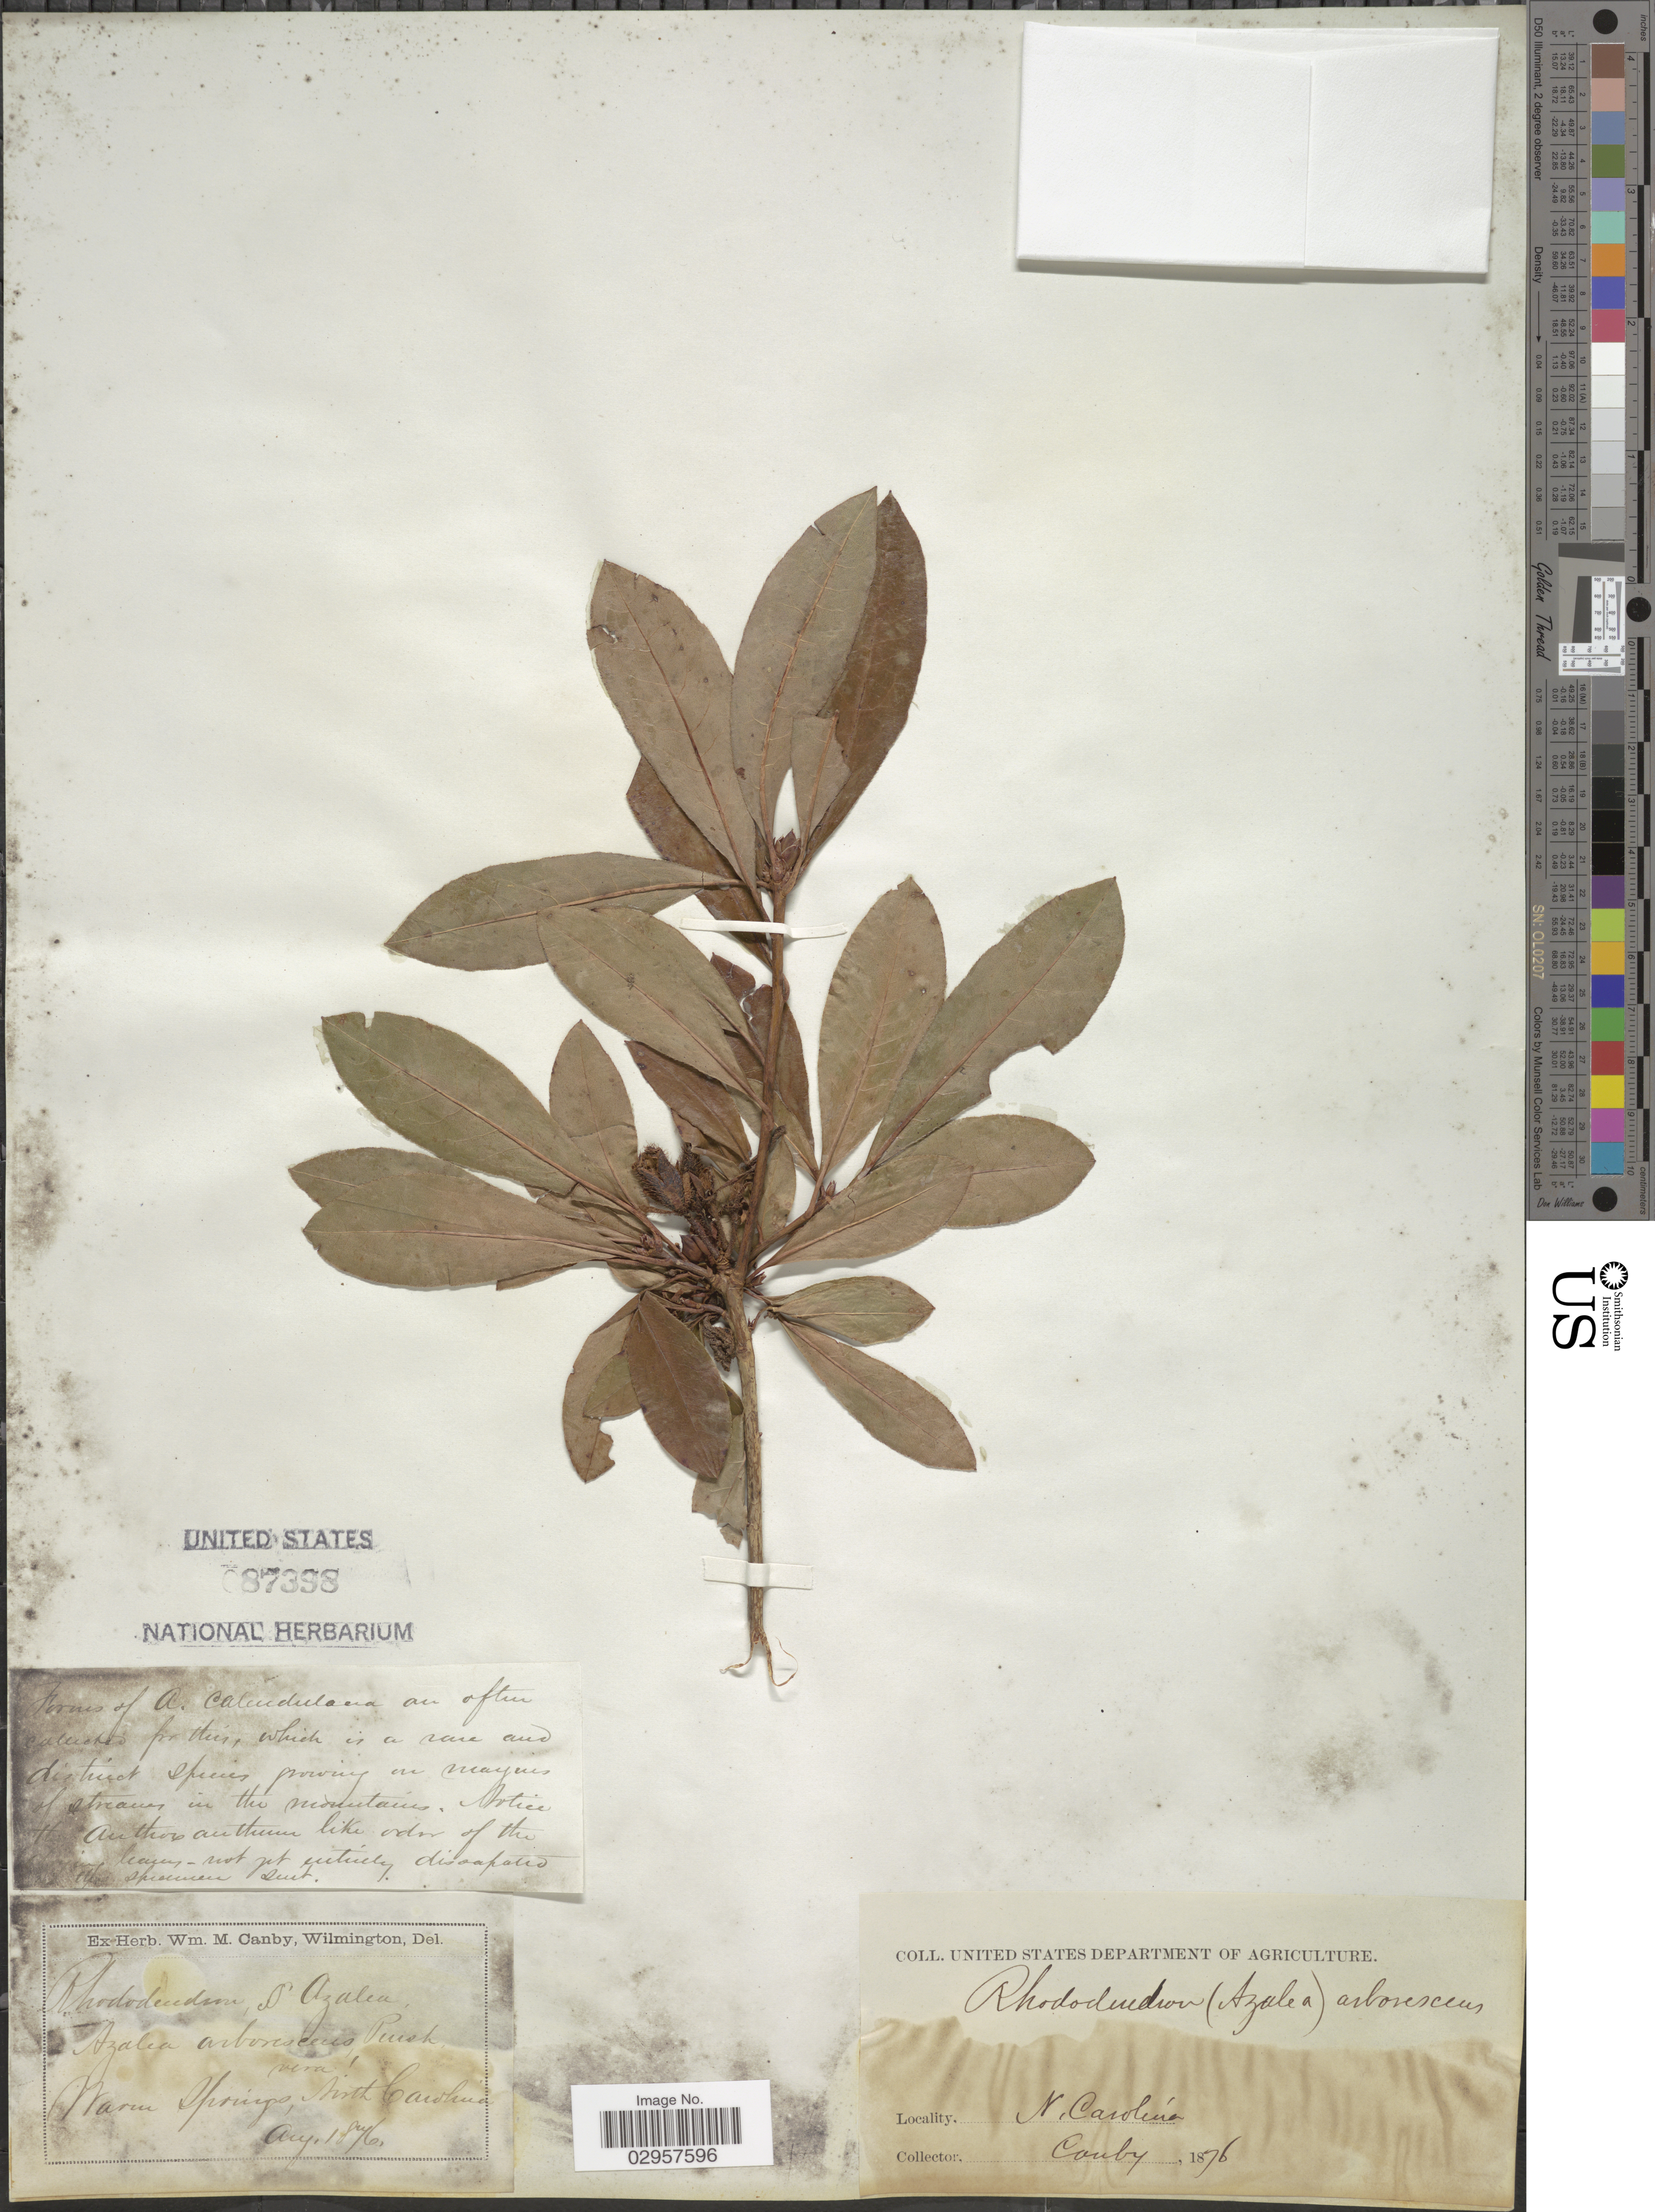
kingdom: Plantae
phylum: Tracheophyta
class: Magnoliopsida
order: Ericales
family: Ericaceae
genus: Rhododendron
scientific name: Rhododendron arborescens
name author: (Pursh) Torr.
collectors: W. M. Canby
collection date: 1876-08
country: United States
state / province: North Carolina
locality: Warm Springs.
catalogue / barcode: US 87398